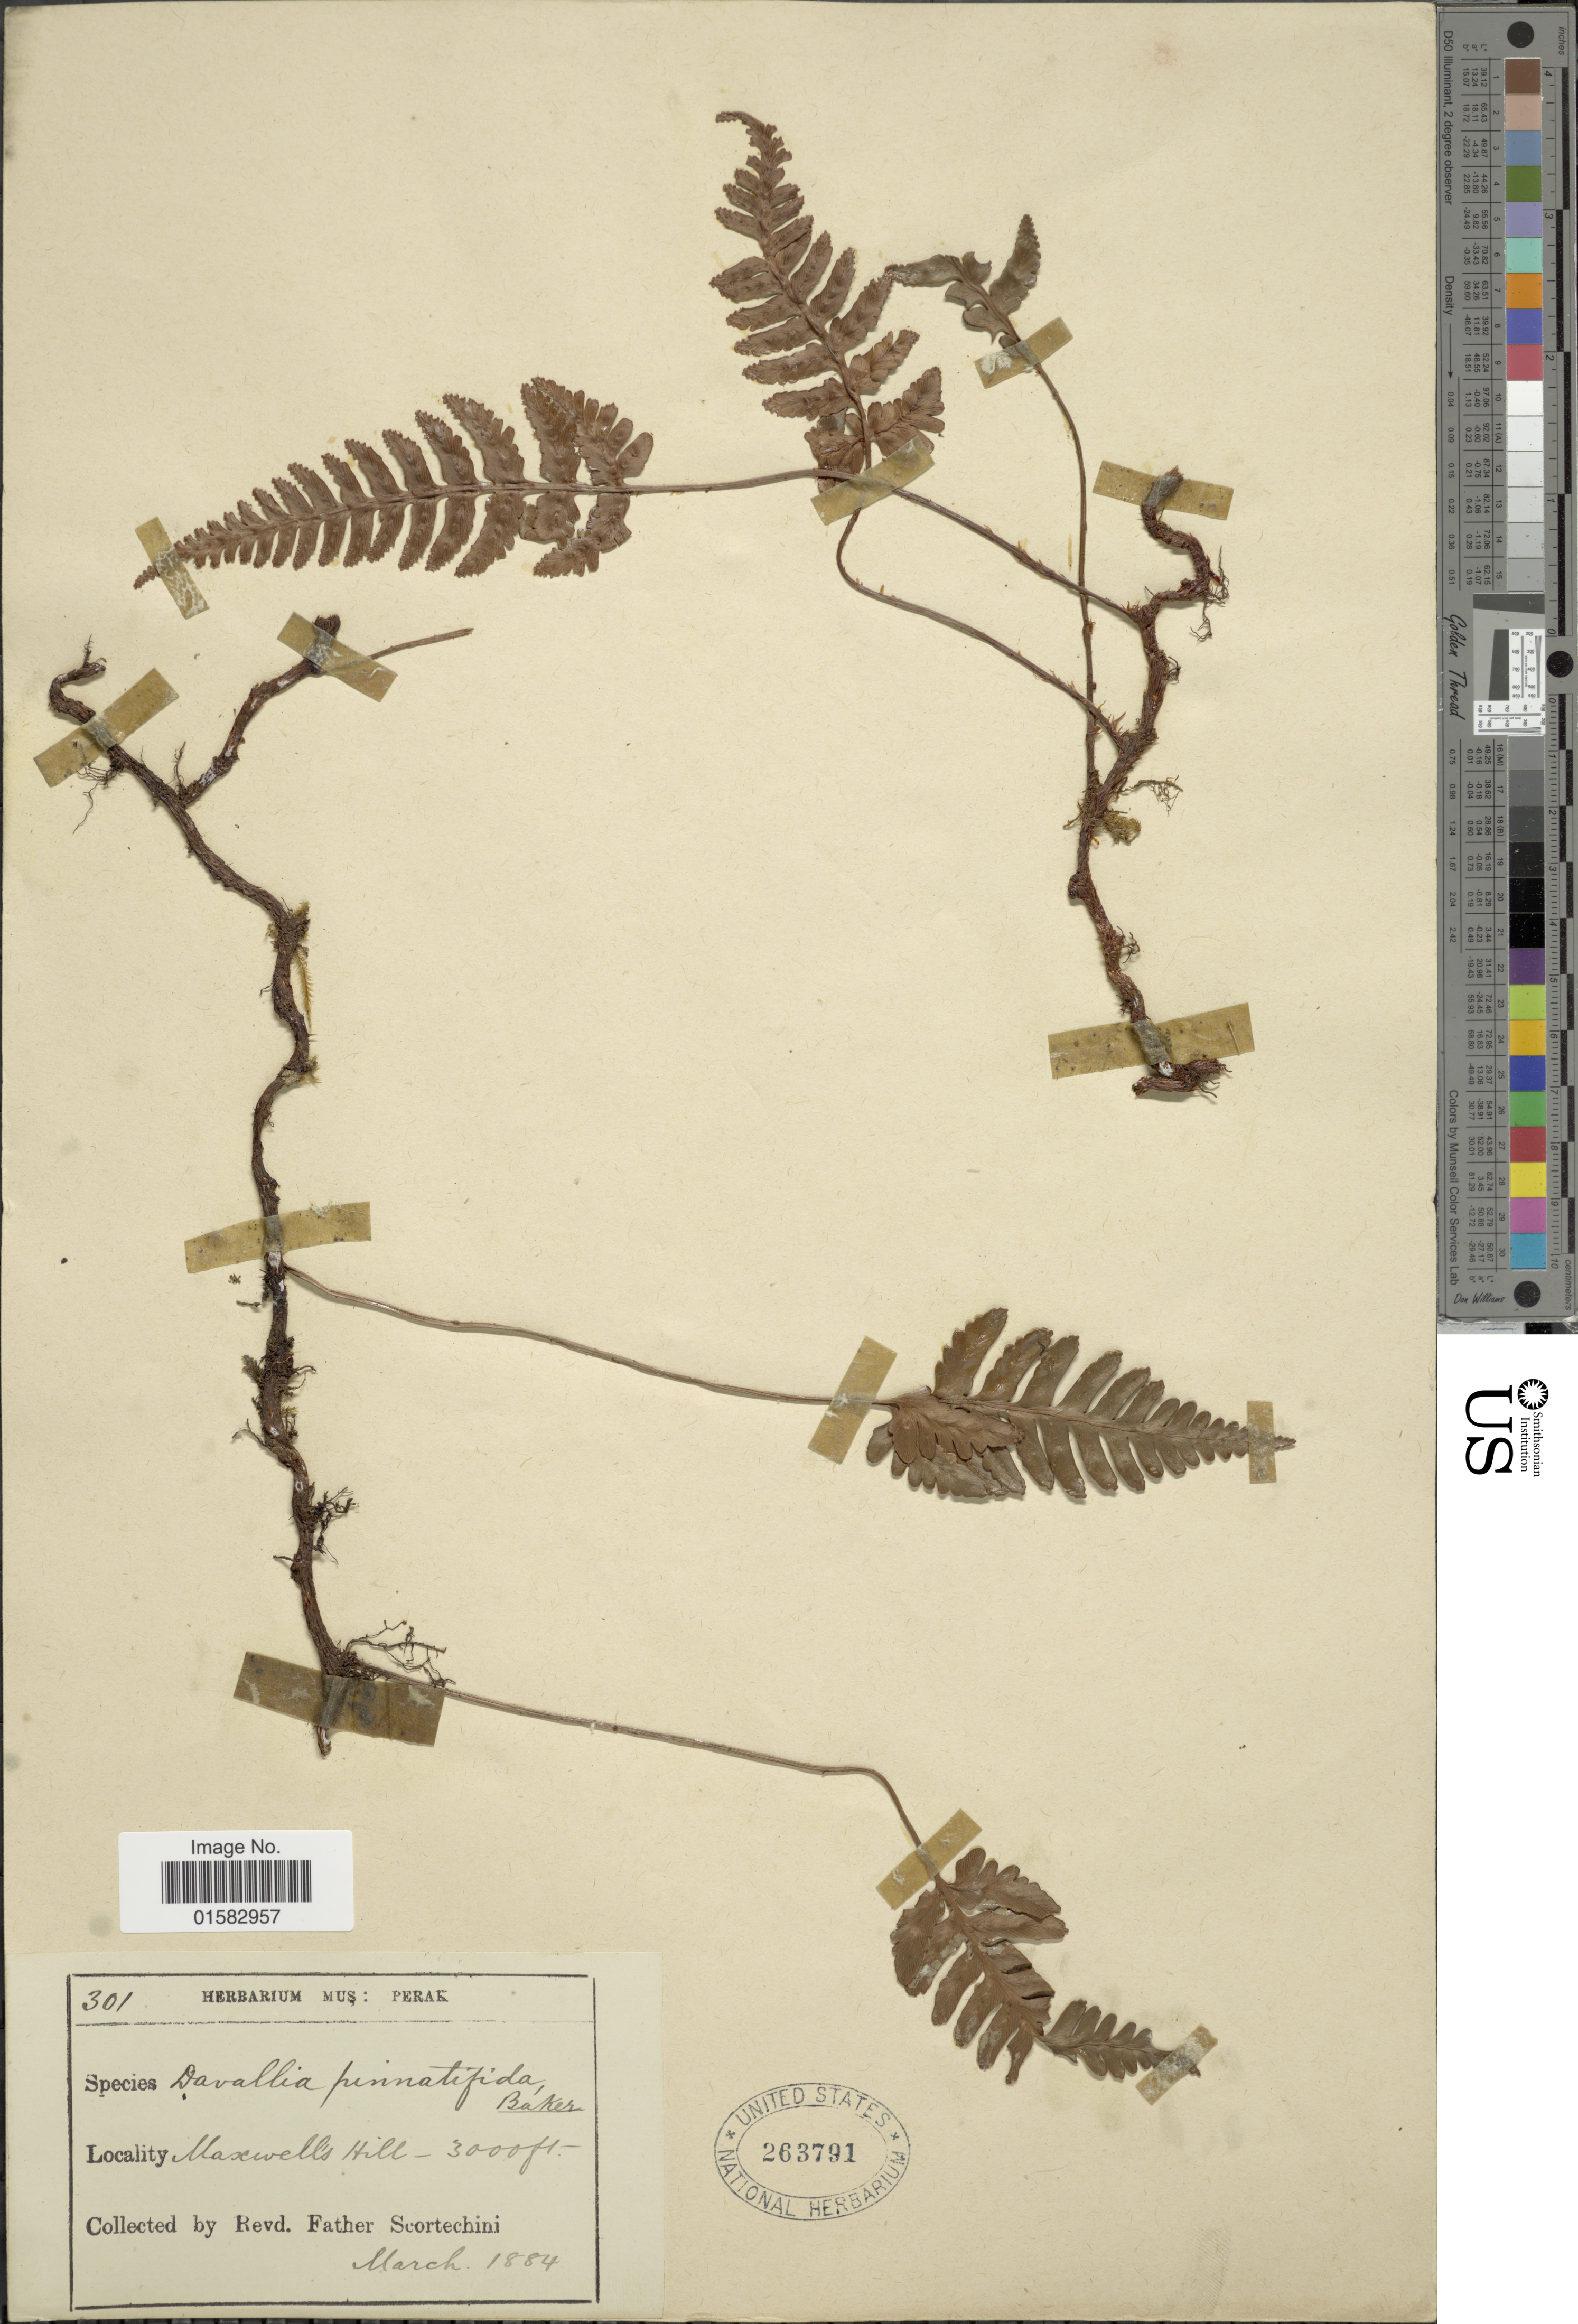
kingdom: Plantae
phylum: Tracheophyta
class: Polypodiopsida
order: Polypodiales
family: Davalliaceae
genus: Davallia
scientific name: Davallia repens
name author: (L. f.) Kuhn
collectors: Fr. Scortechini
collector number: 301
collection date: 1884-03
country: Malaysia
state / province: Perak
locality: Maxwell's Hill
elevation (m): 914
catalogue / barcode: US 263791